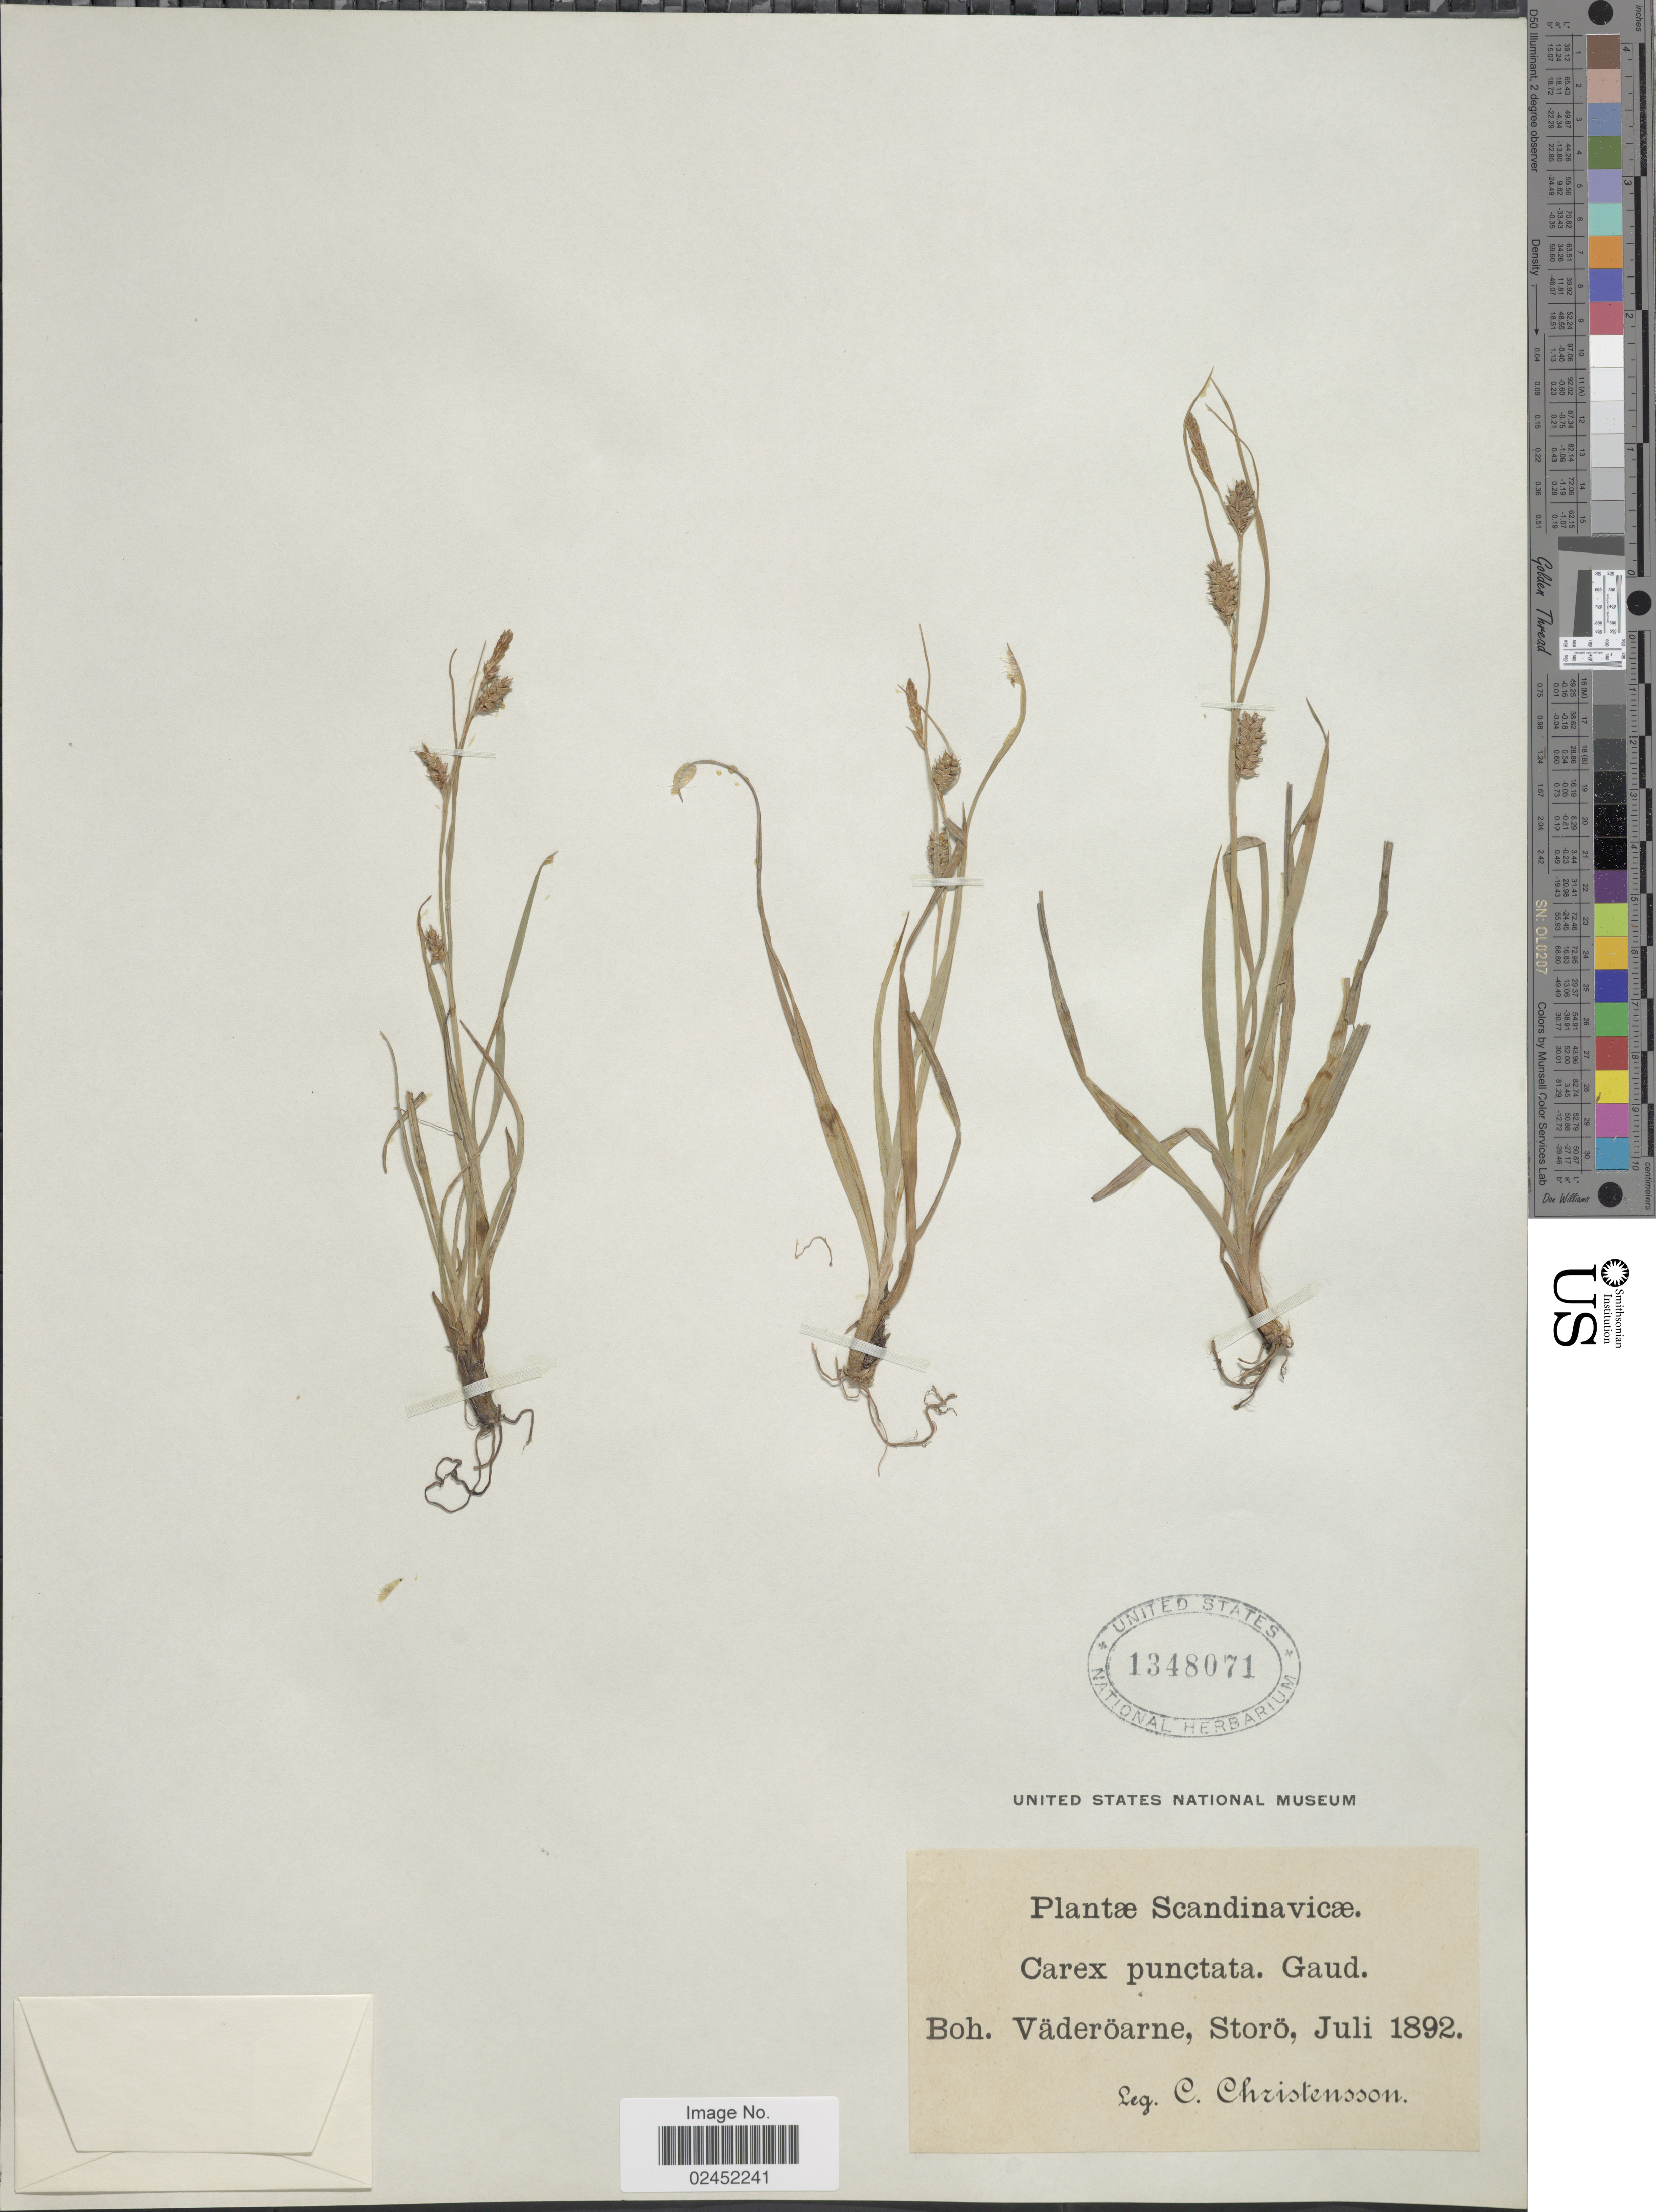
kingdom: Plantae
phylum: Tracheophyta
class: Liliopsida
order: Poales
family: Cyperaceae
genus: Carex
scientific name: Carex punctata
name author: Gaudin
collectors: C. Christensson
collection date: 1892-07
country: Sweden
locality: Scandinavicae, Boh. Vaderoarne, Storo.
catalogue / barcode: US 1348071